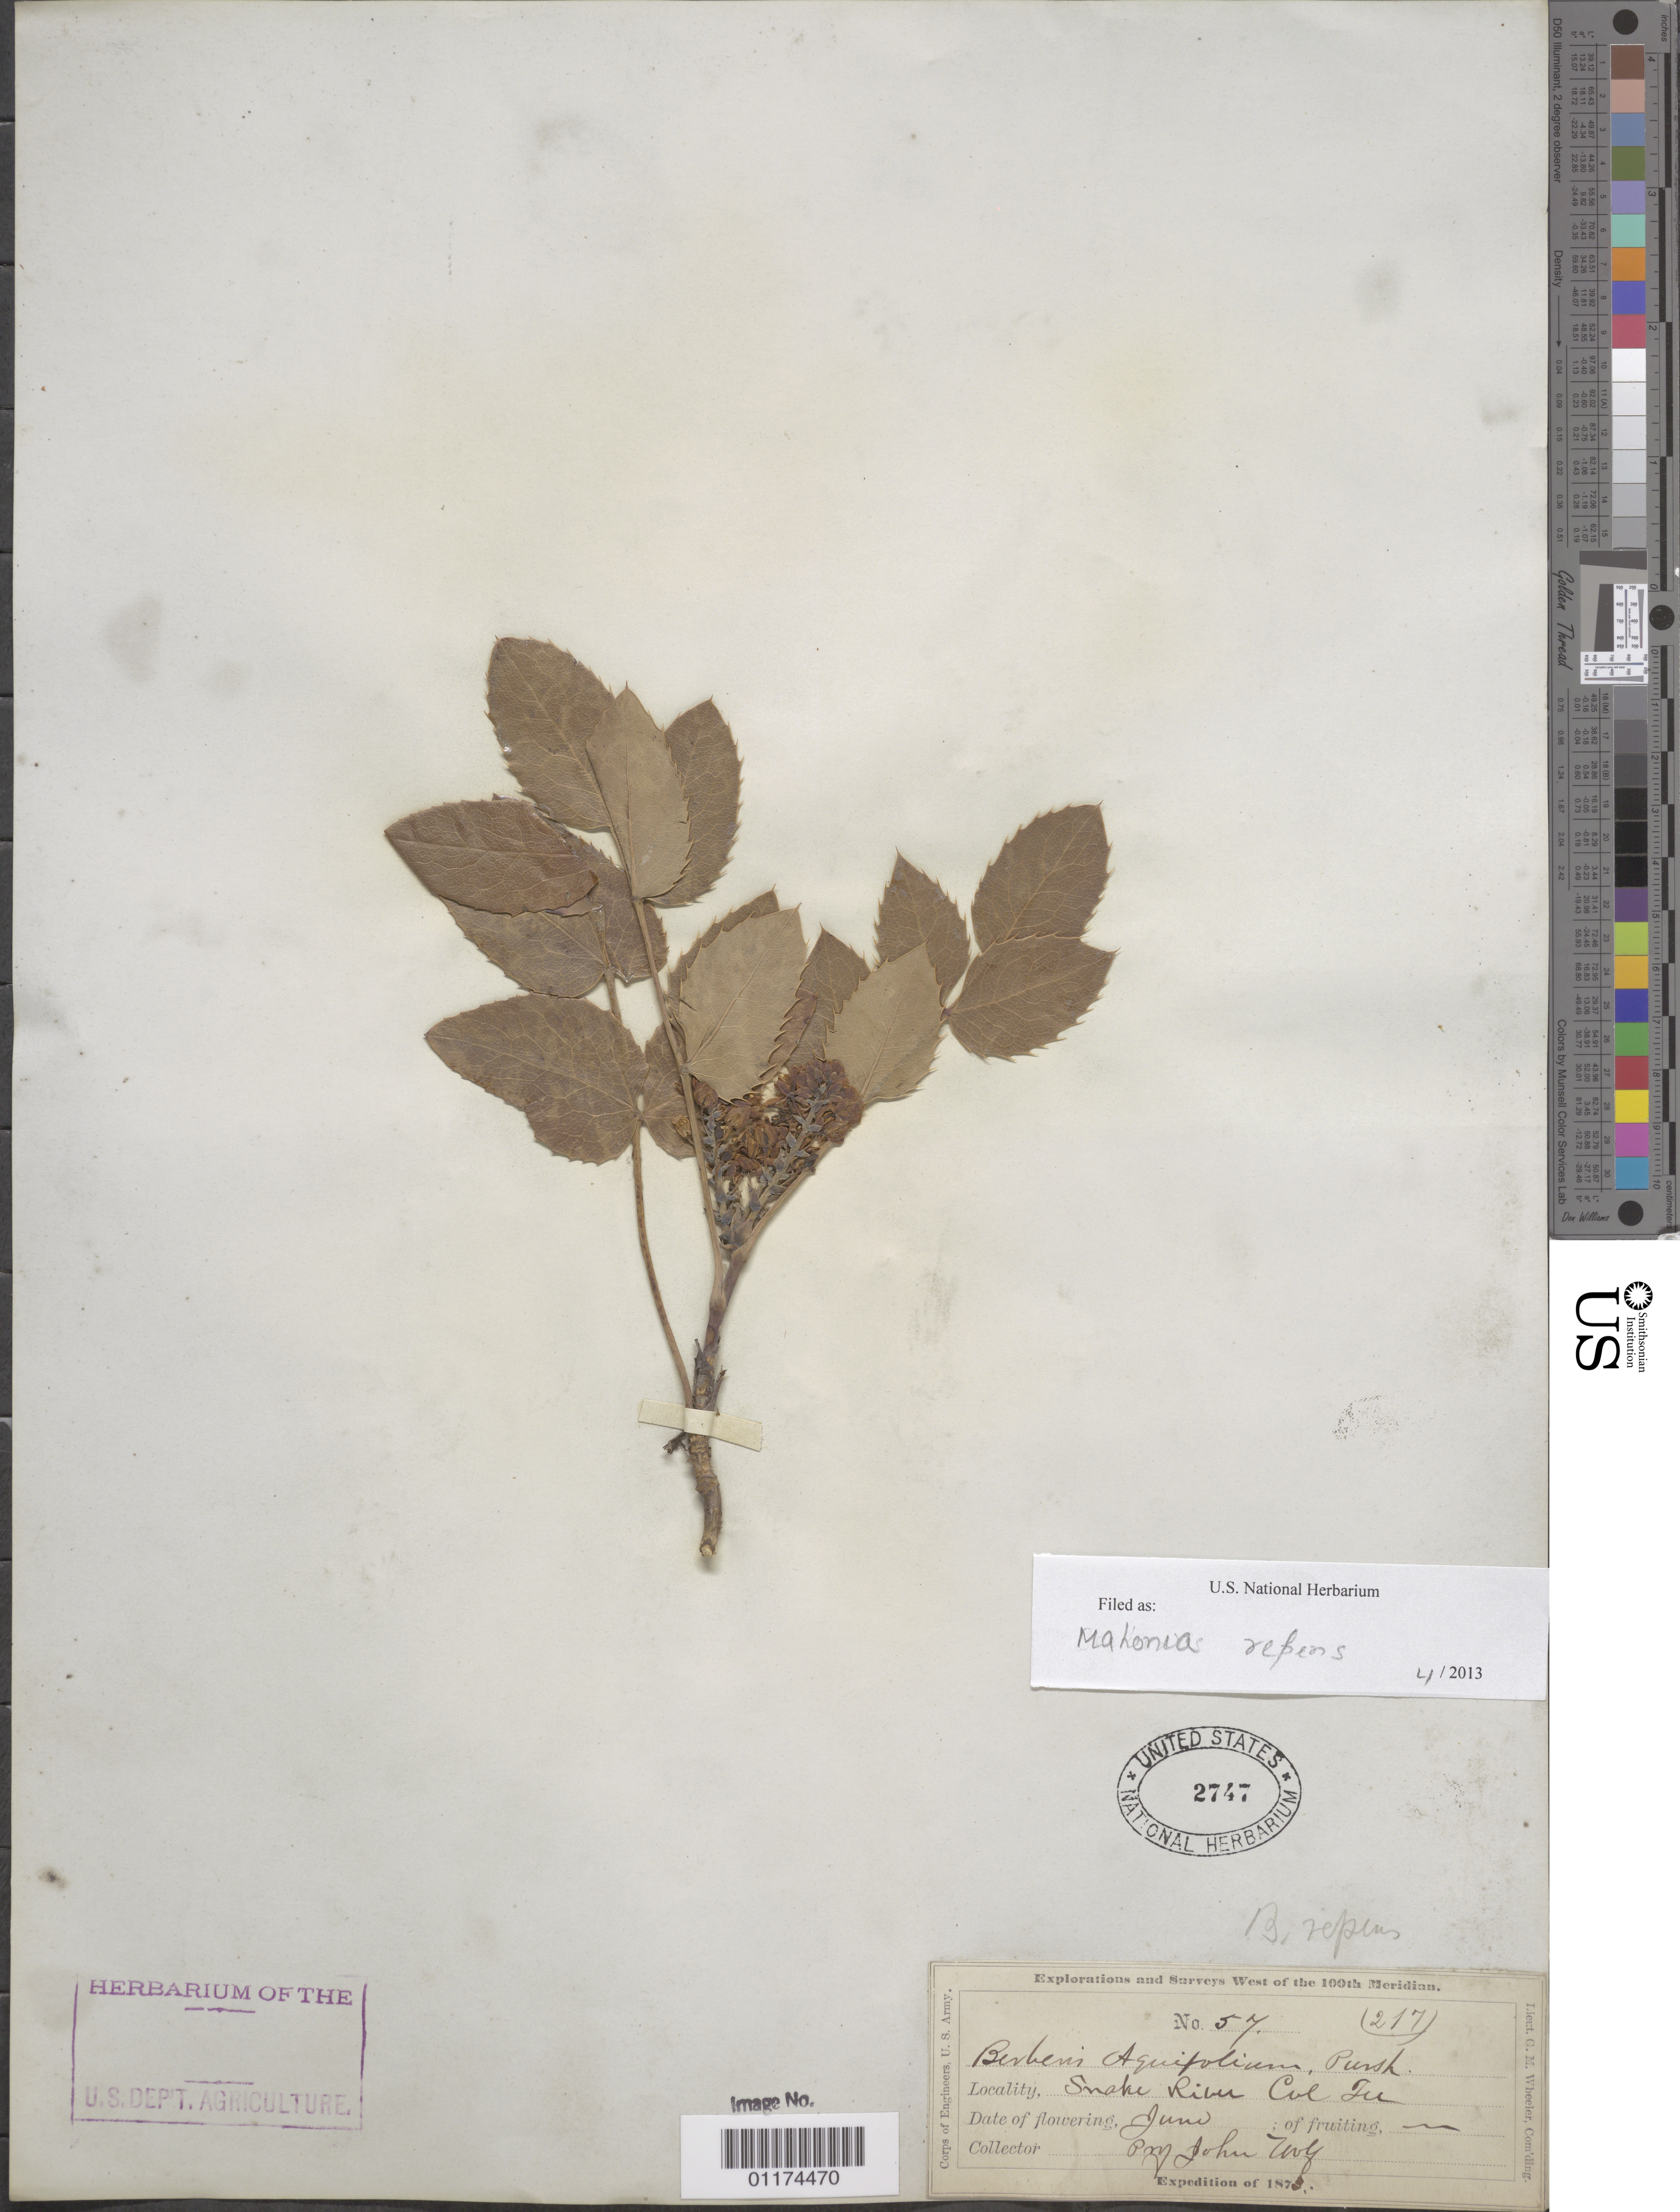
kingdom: Plantae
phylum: Tracheophyta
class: Magnoliopsida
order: Ranunculales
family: Berberidaceae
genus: Mahonia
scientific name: Mahonia repens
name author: (Lindl.) G. Don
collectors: J. Wolf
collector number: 57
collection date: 1873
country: United States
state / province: Colorado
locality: Snake River.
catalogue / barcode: US 2747